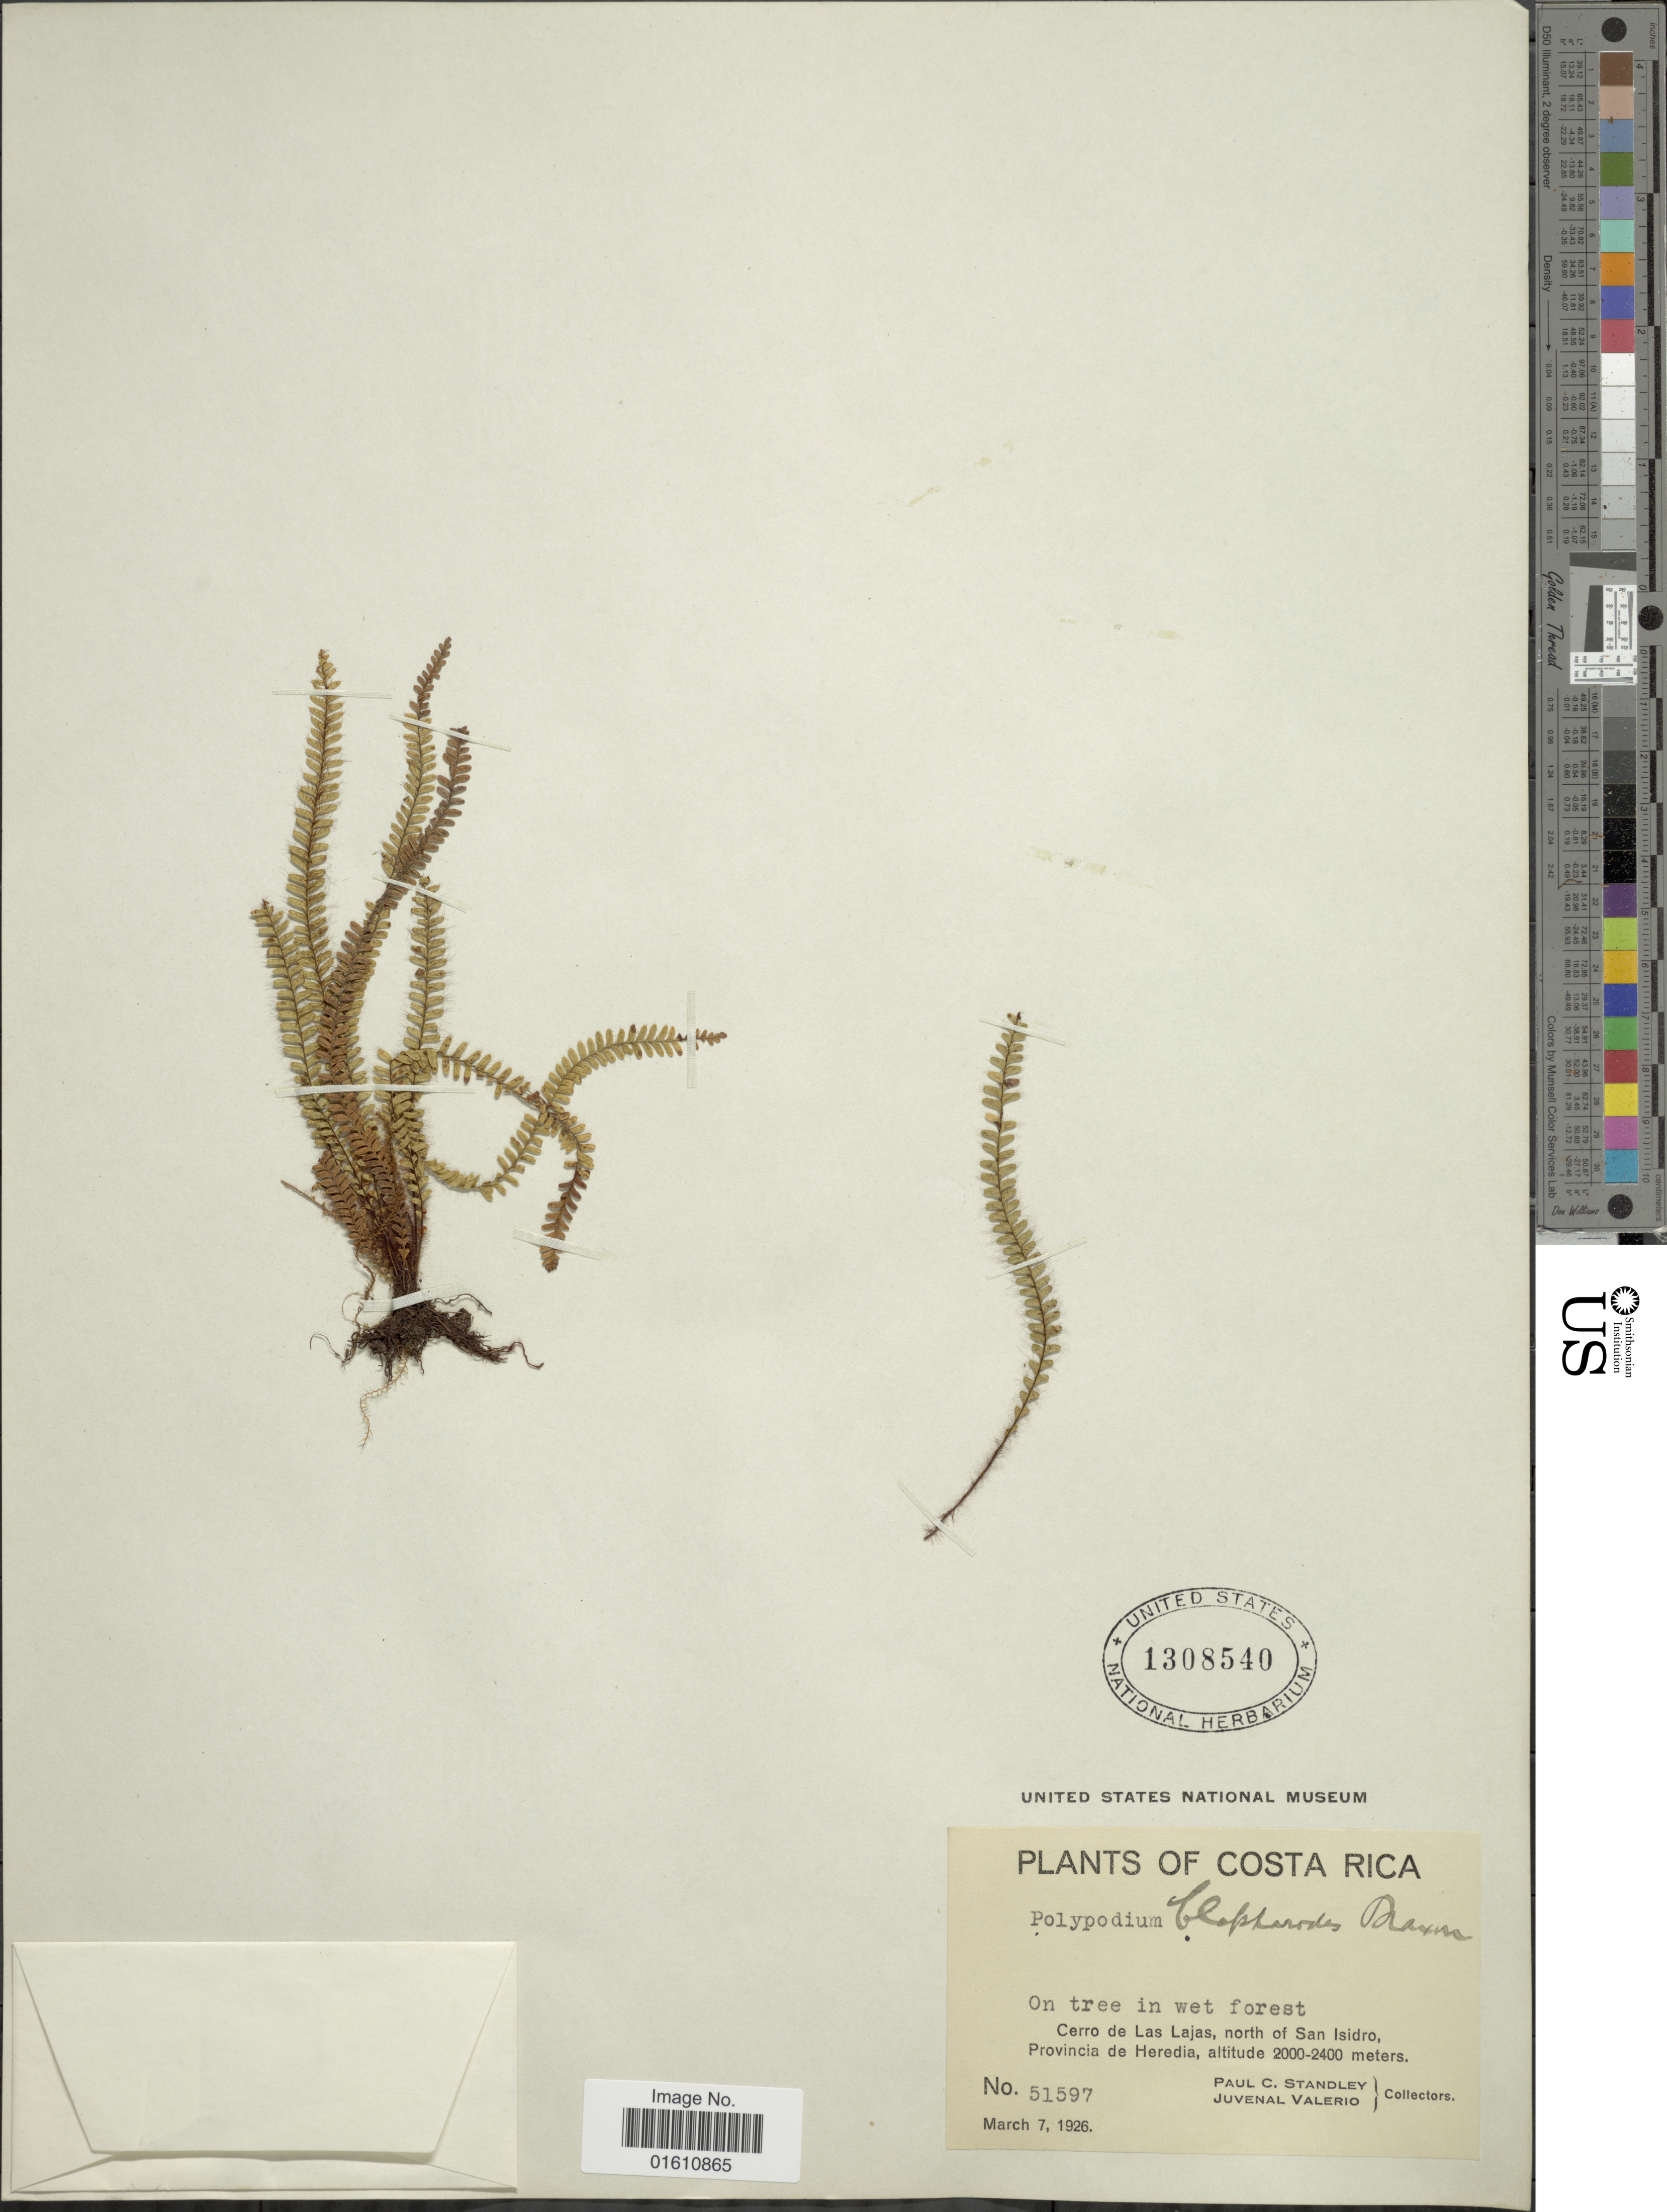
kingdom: Plantae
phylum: Tracheophyta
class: Polypodiopsida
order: Polypodiales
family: Polypodiaceae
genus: Moranopteris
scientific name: Moranopteris taenifolia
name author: (Jenman) R. Y. Hirai & J. Prado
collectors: P. C. Standley & J. Valerio R.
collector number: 51597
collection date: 1926-03-07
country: Costa Rica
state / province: Heredia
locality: Cerro de Las Lajas, north of San Isidro, Provincia de Heredia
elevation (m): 2000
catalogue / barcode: US 1308540